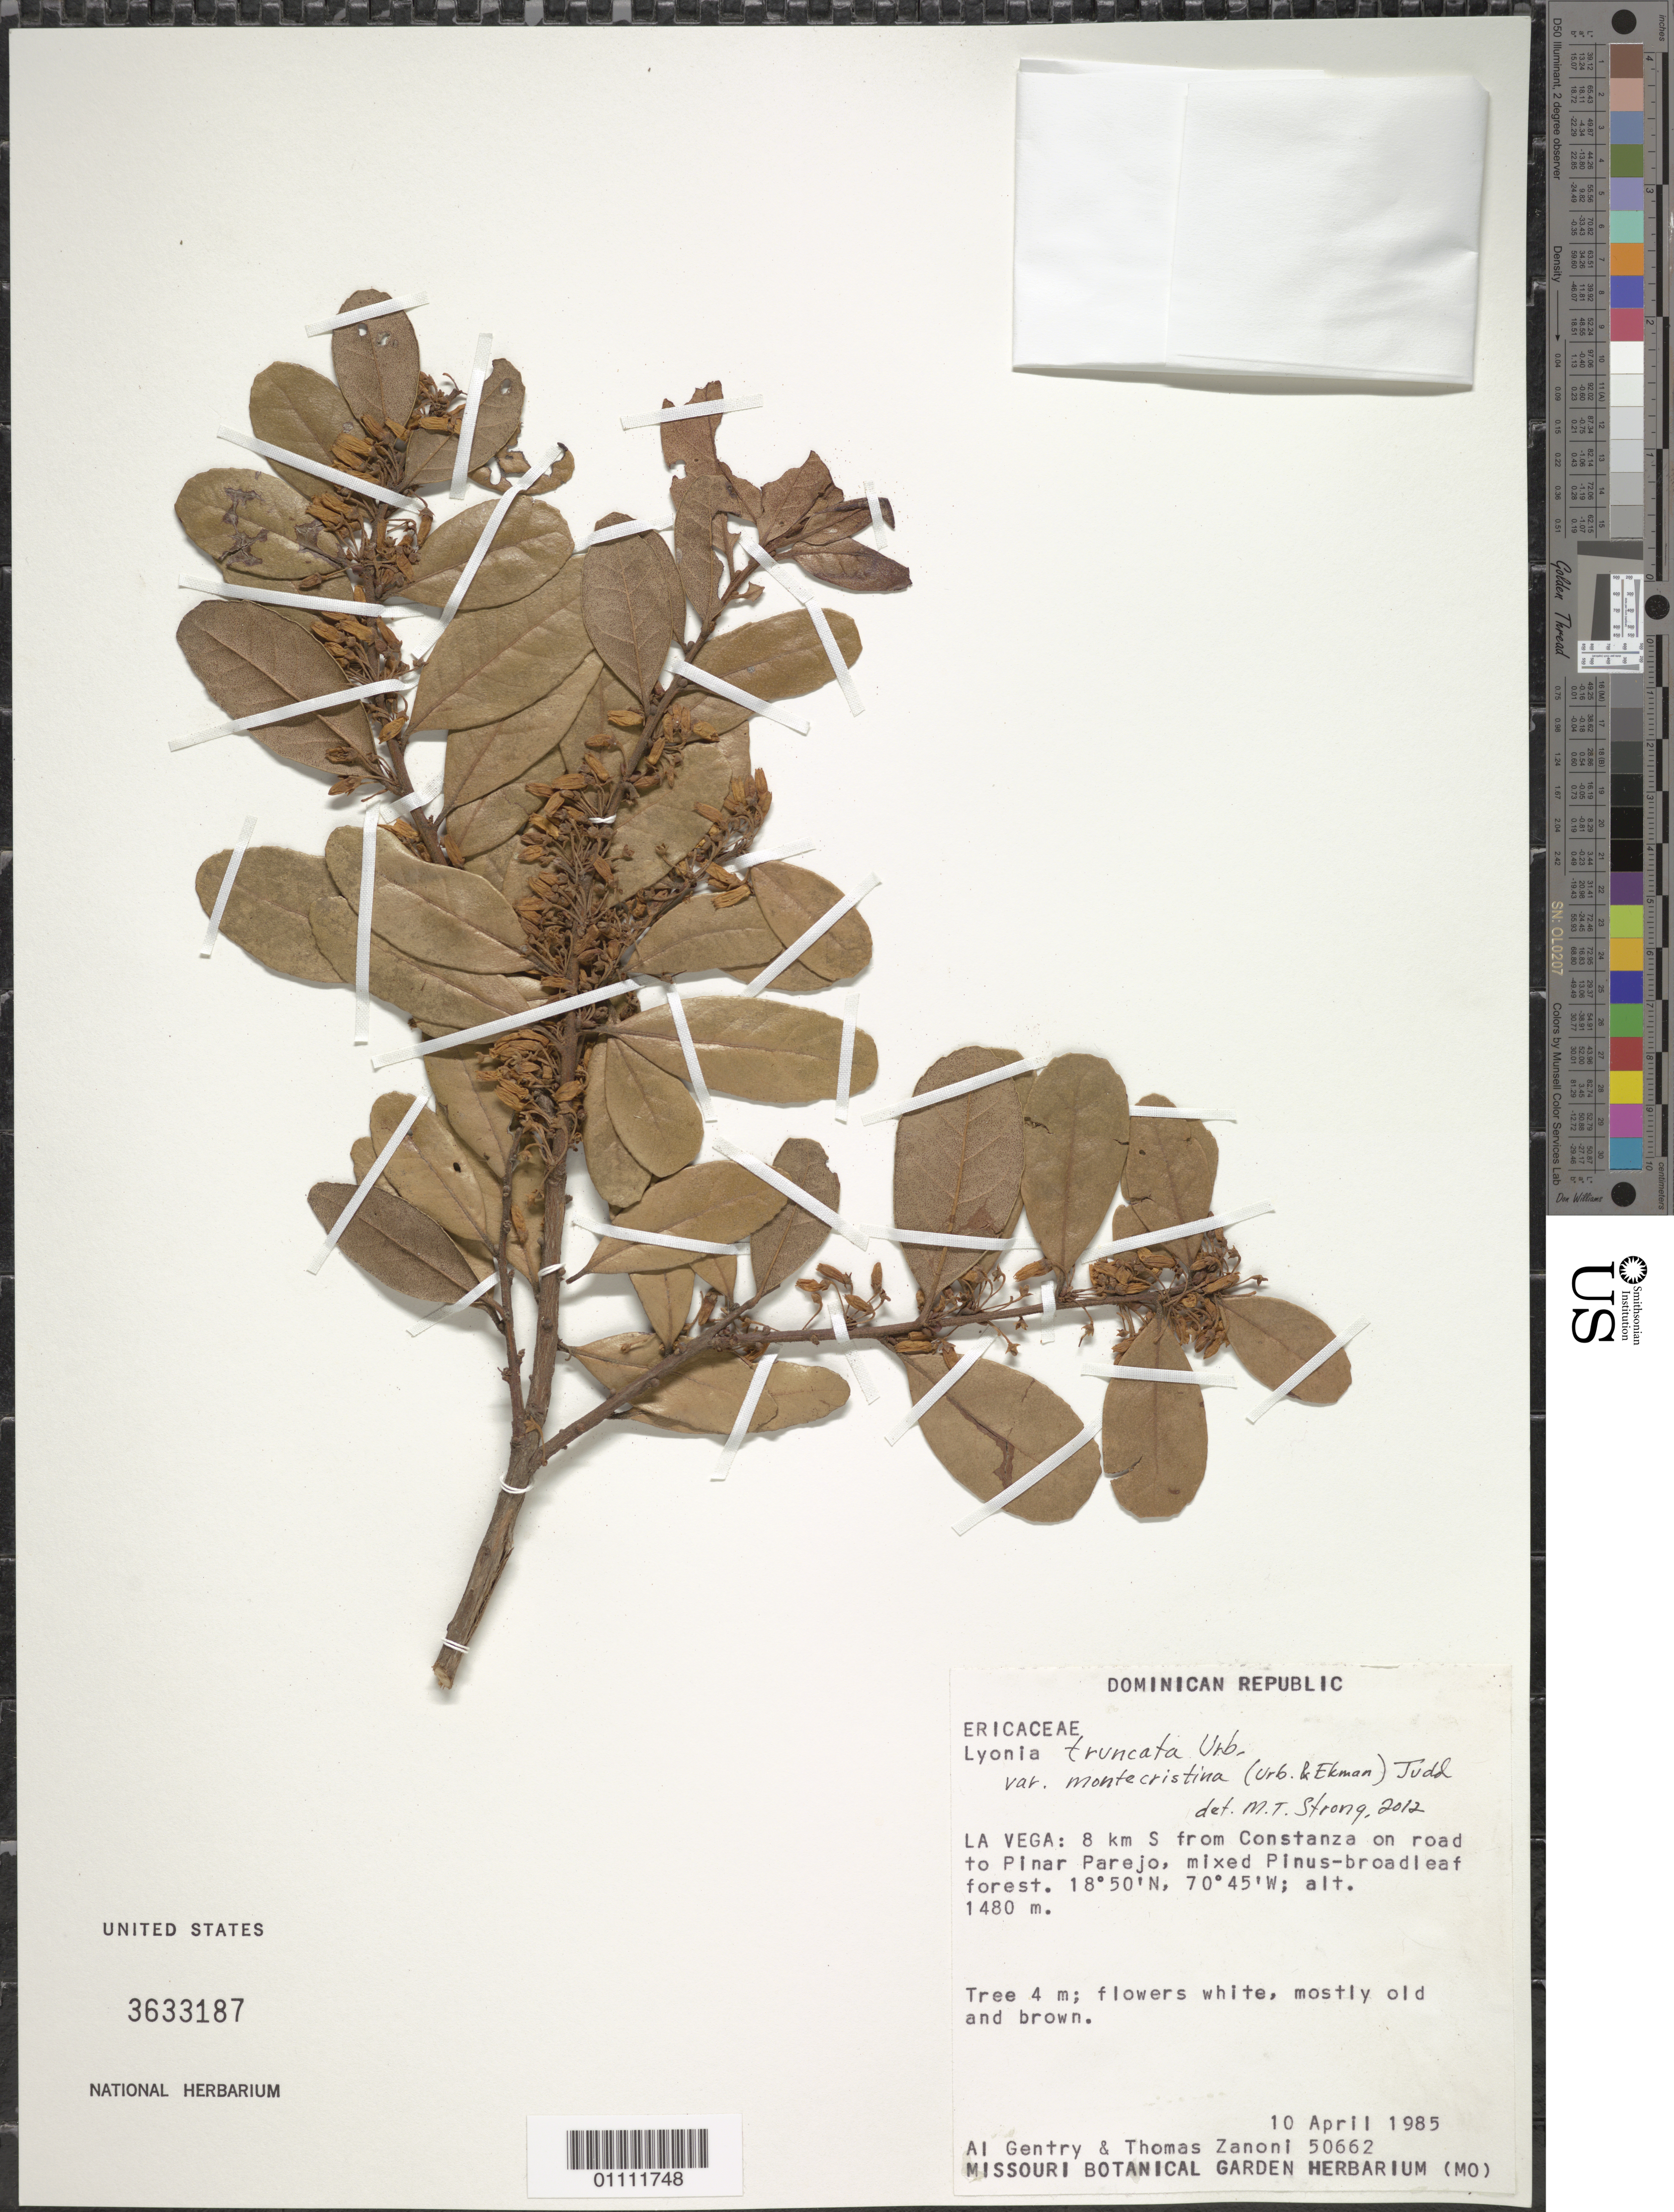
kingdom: Plantae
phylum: Tracheophyta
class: Magnoliopsida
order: Ericales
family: Ericaceae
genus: Lyonia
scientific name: Lyonia truncata var. montecristina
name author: (Urb. & Ekman) Judd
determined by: Strong, M. T., (US), Smithsonian Institution - National Museum of Natural History (UNITED STATES)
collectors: A. H. Gentry & T. A. Zanoni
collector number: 50662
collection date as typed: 10 Apr 1985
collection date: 1985-04-10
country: Dominican Republic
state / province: La Vega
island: Hispaniola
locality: Constanza, 8 km S, on road to Pinar Parejo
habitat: Mixed Pinus-broadleaf forest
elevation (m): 1480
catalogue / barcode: US 3633187